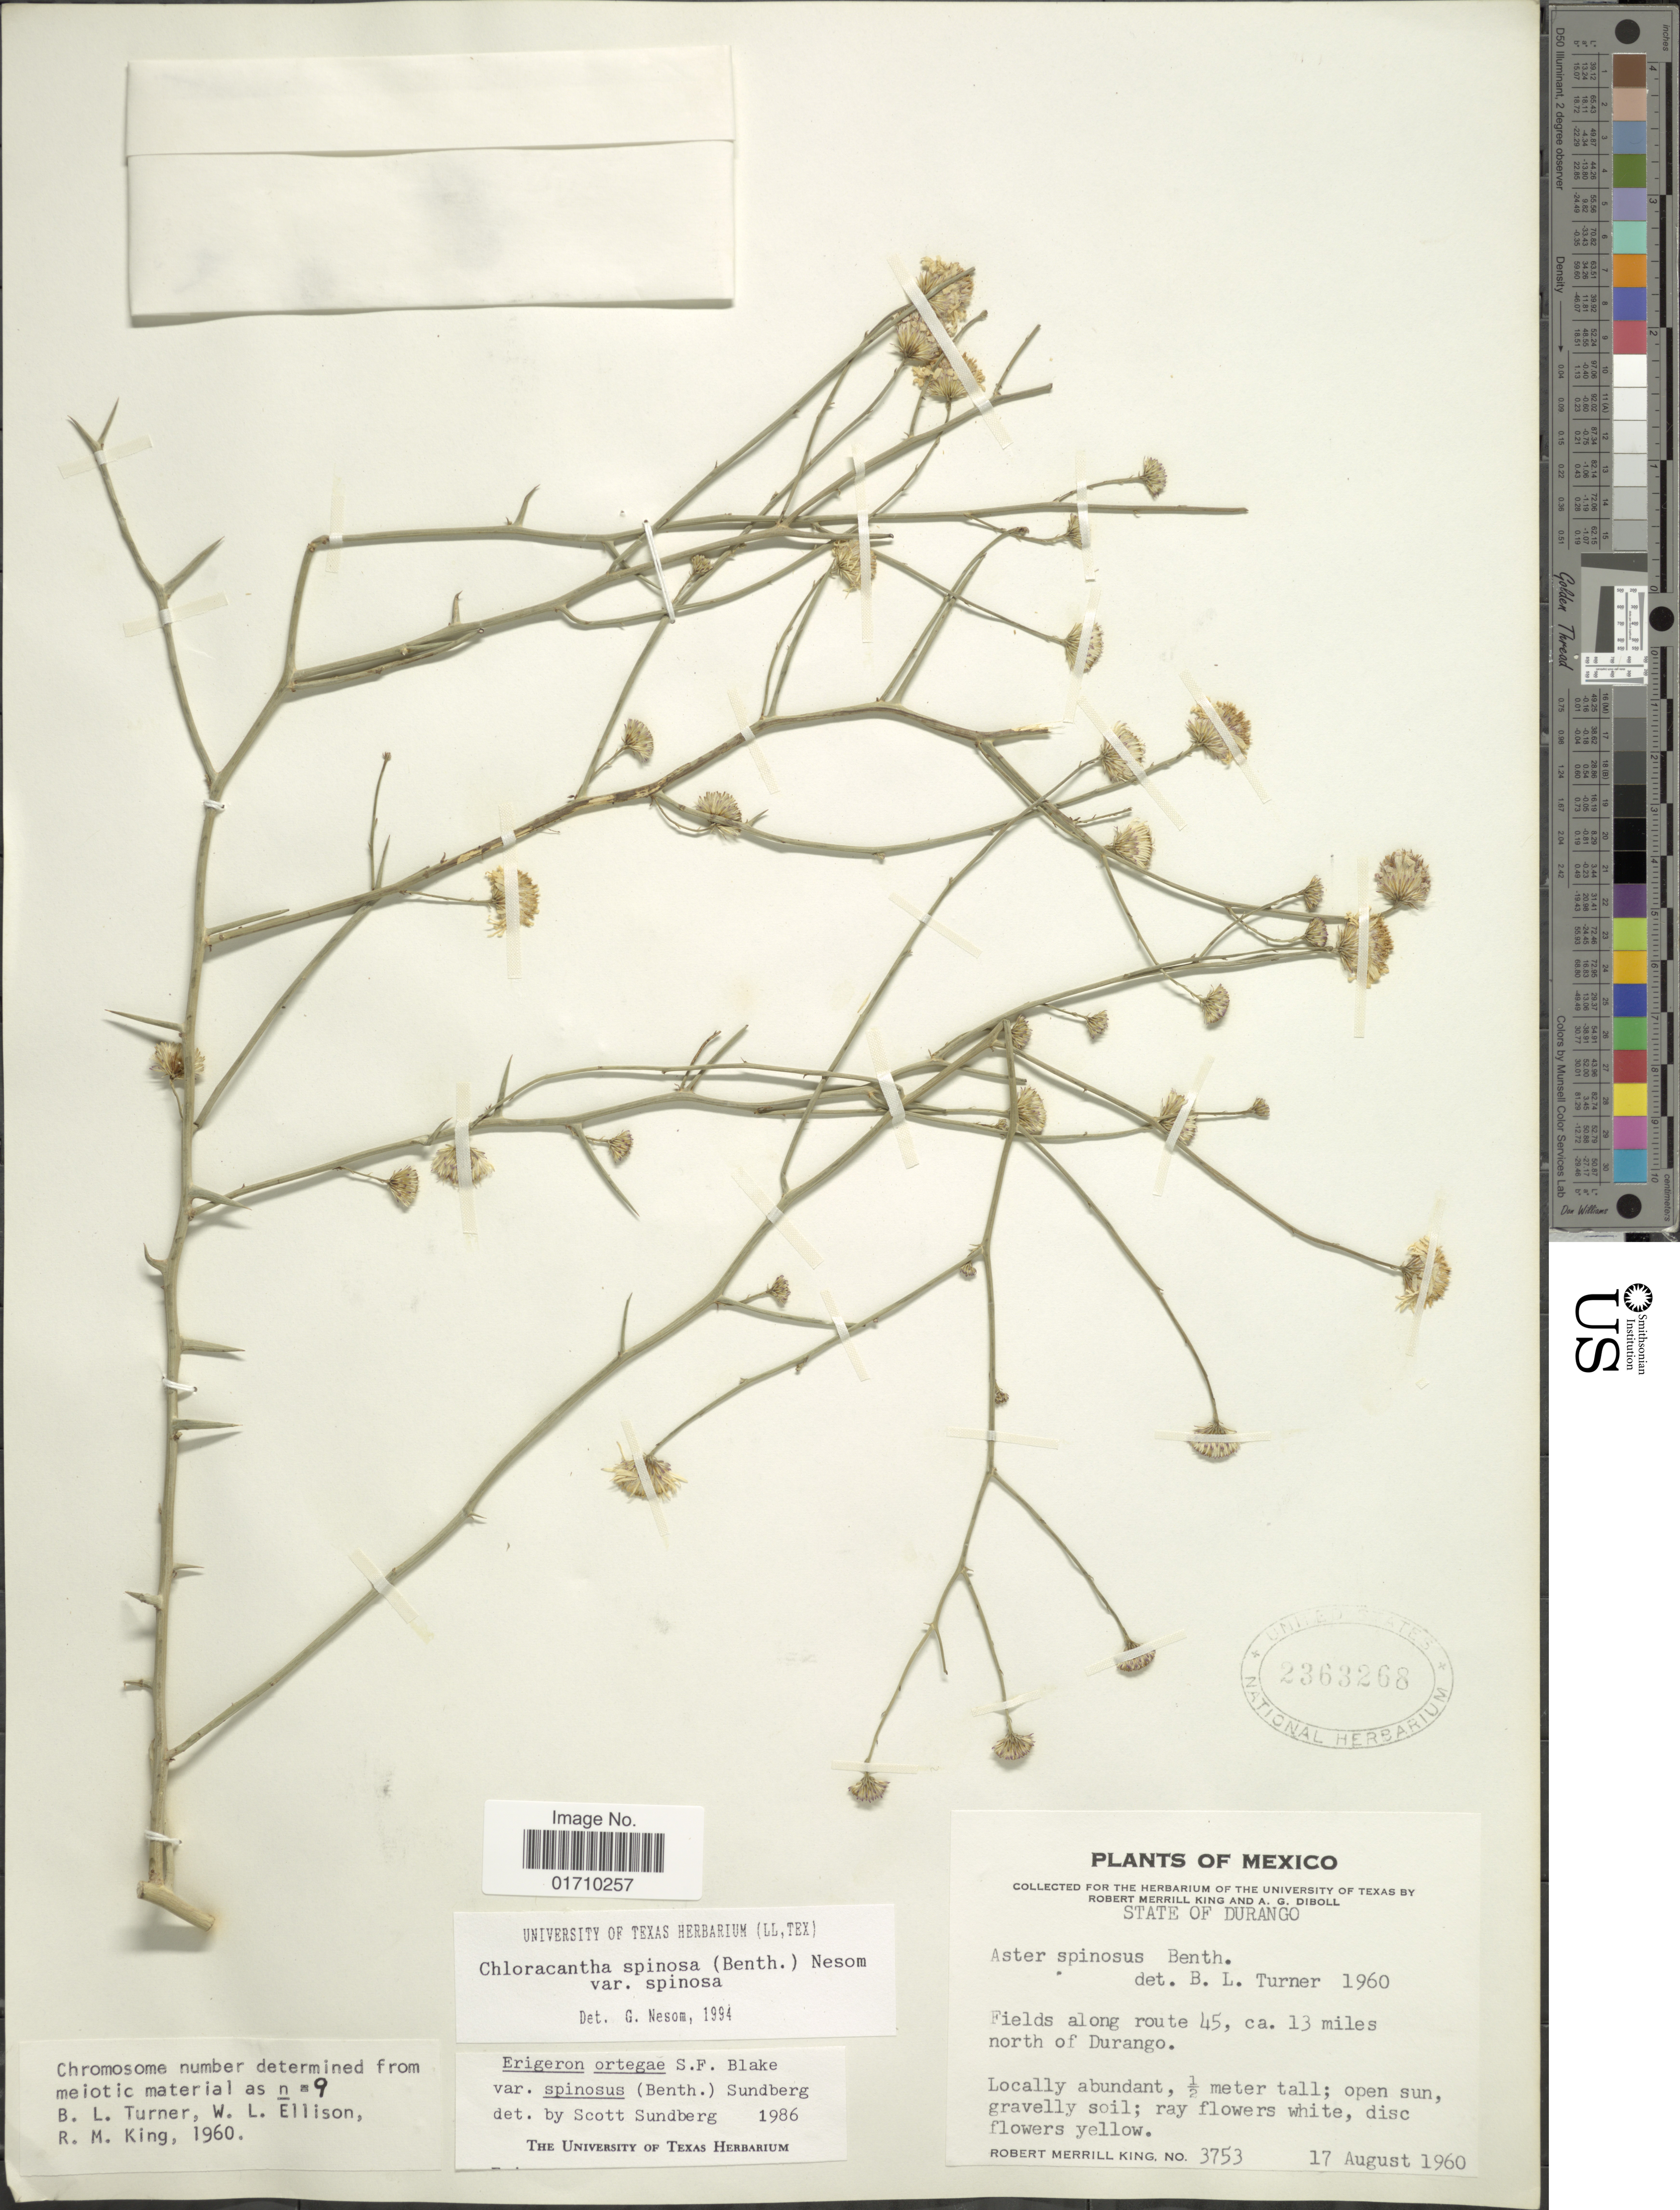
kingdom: Plantae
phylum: Tracheophyta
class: Magnoliopsida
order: Asterales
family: Asteraceae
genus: Chloracantha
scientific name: Chloracantha spinosa var. spinosa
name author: (Benth.) G.L. Nesom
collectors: R. M. King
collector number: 3753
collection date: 1960-08-17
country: Mexico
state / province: Durango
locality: Fields along route 45, ca. 13 miles north of Durango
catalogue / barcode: US 2363268